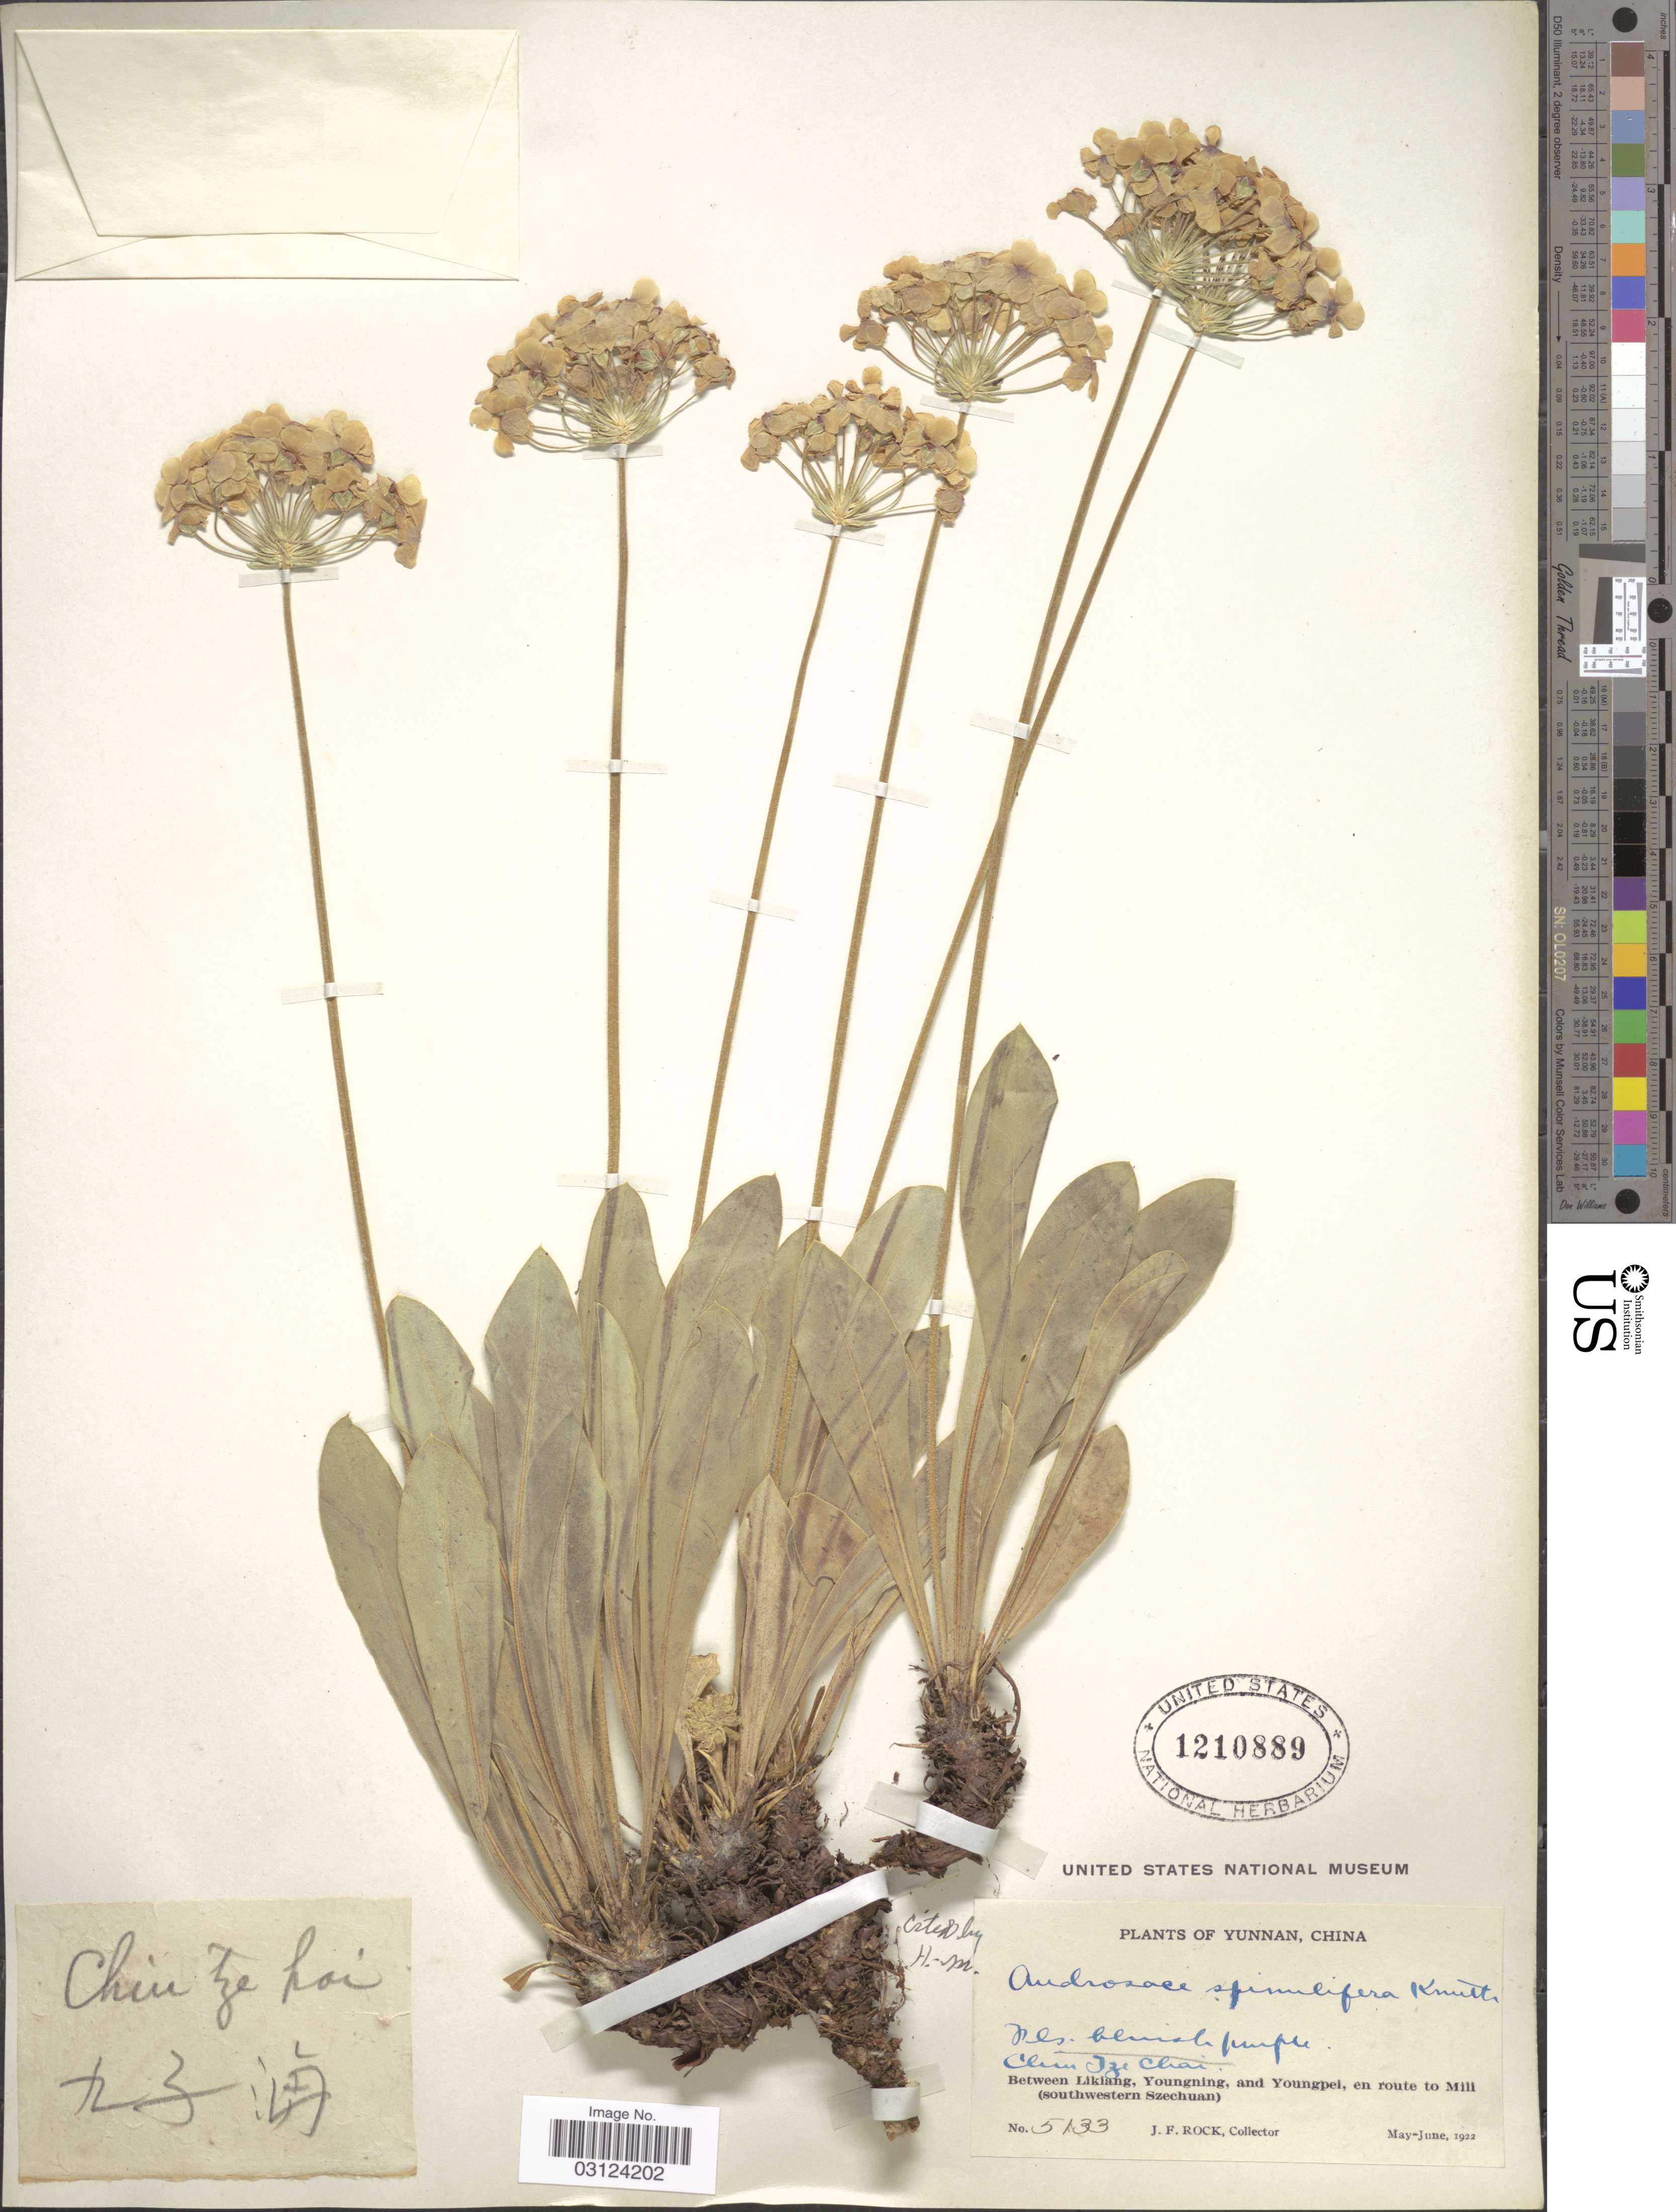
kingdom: Plantae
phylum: Tracheophyta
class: Magnoliopsida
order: Ericales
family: Primulaceae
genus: Androsace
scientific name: Androsace spinulifera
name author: (Franch.) R. Knuth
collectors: J. Rock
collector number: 5133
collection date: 1922-05/1922-06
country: China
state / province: Yunnan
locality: Chiu Tze Chai, Between Likiang, Youngning, and Younpei, en route to Mili (southwestern Szechuan).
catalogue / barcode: US 1210889